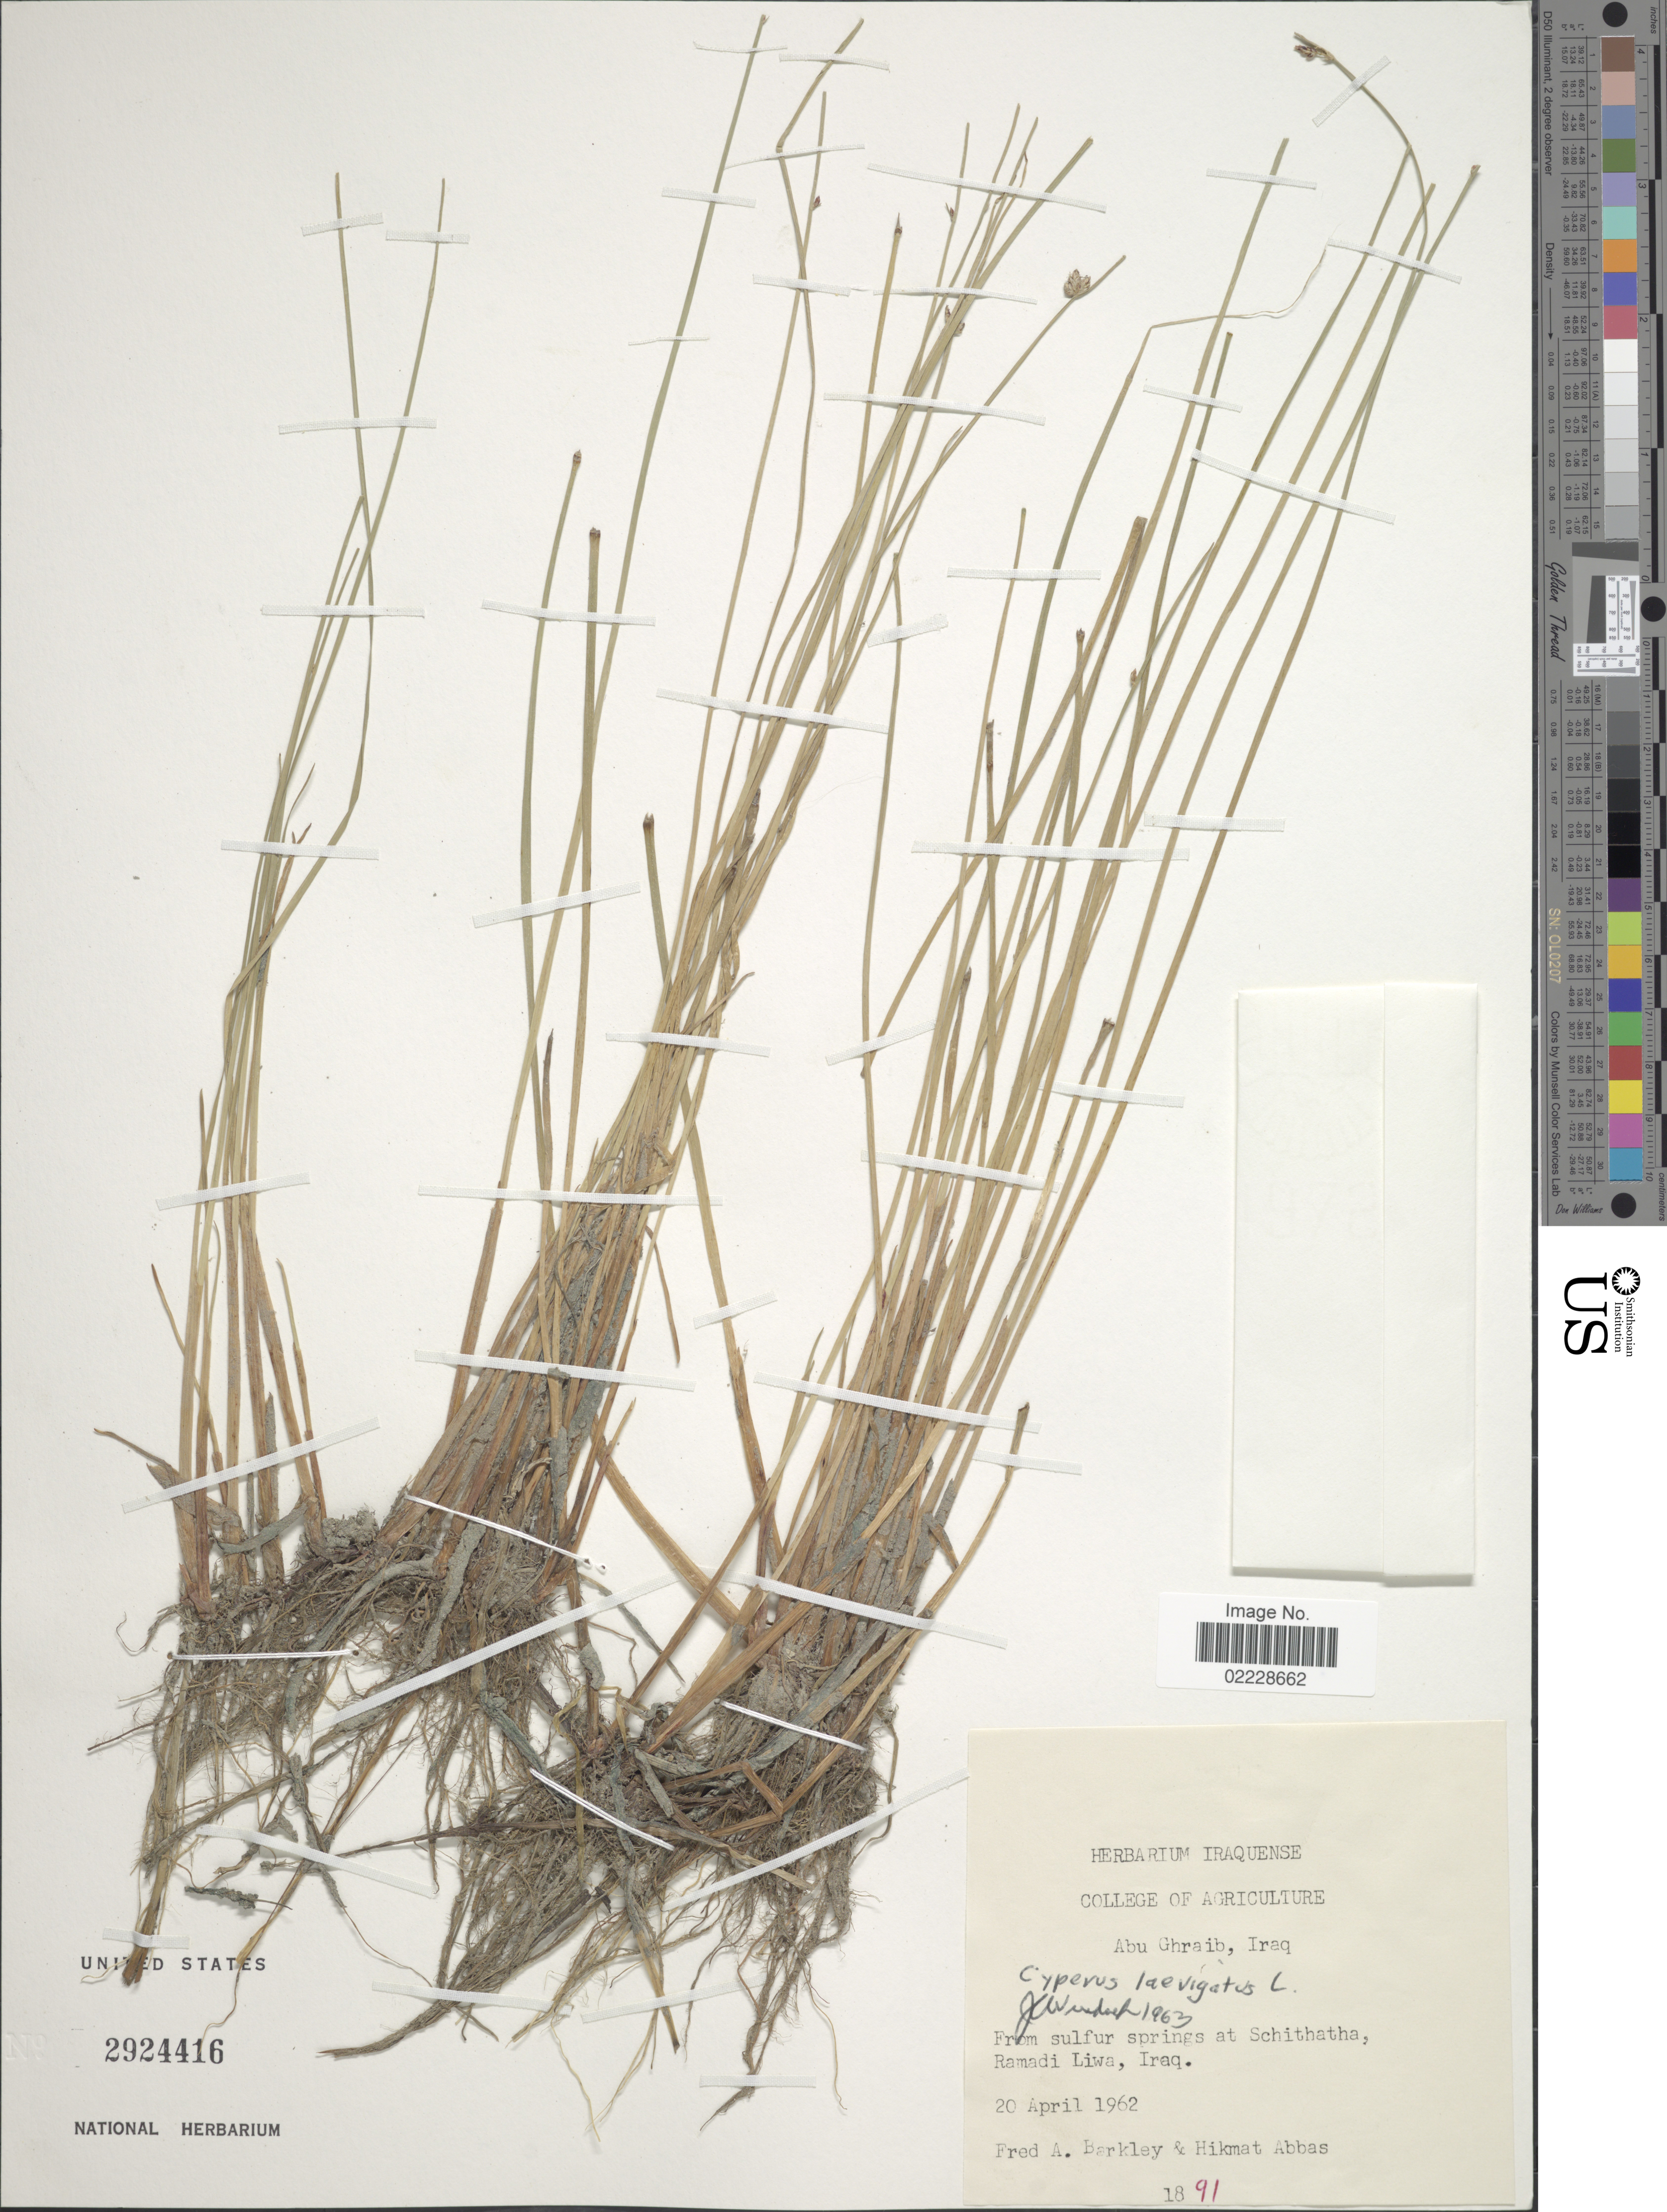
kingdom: Plantae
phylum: Tracheophyta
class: Liliopsida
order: Poales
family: Cyperaceae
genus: Cyperus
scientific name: Cyperus laevigatus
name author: L.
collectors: F. A. Barkley & H. Abbas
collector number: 1891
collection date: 1962-04-20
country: Iraq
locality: Abu Ghraib, From Sulfur springs at Schithatha, Ramadi Liwa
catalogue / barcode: US 2924416